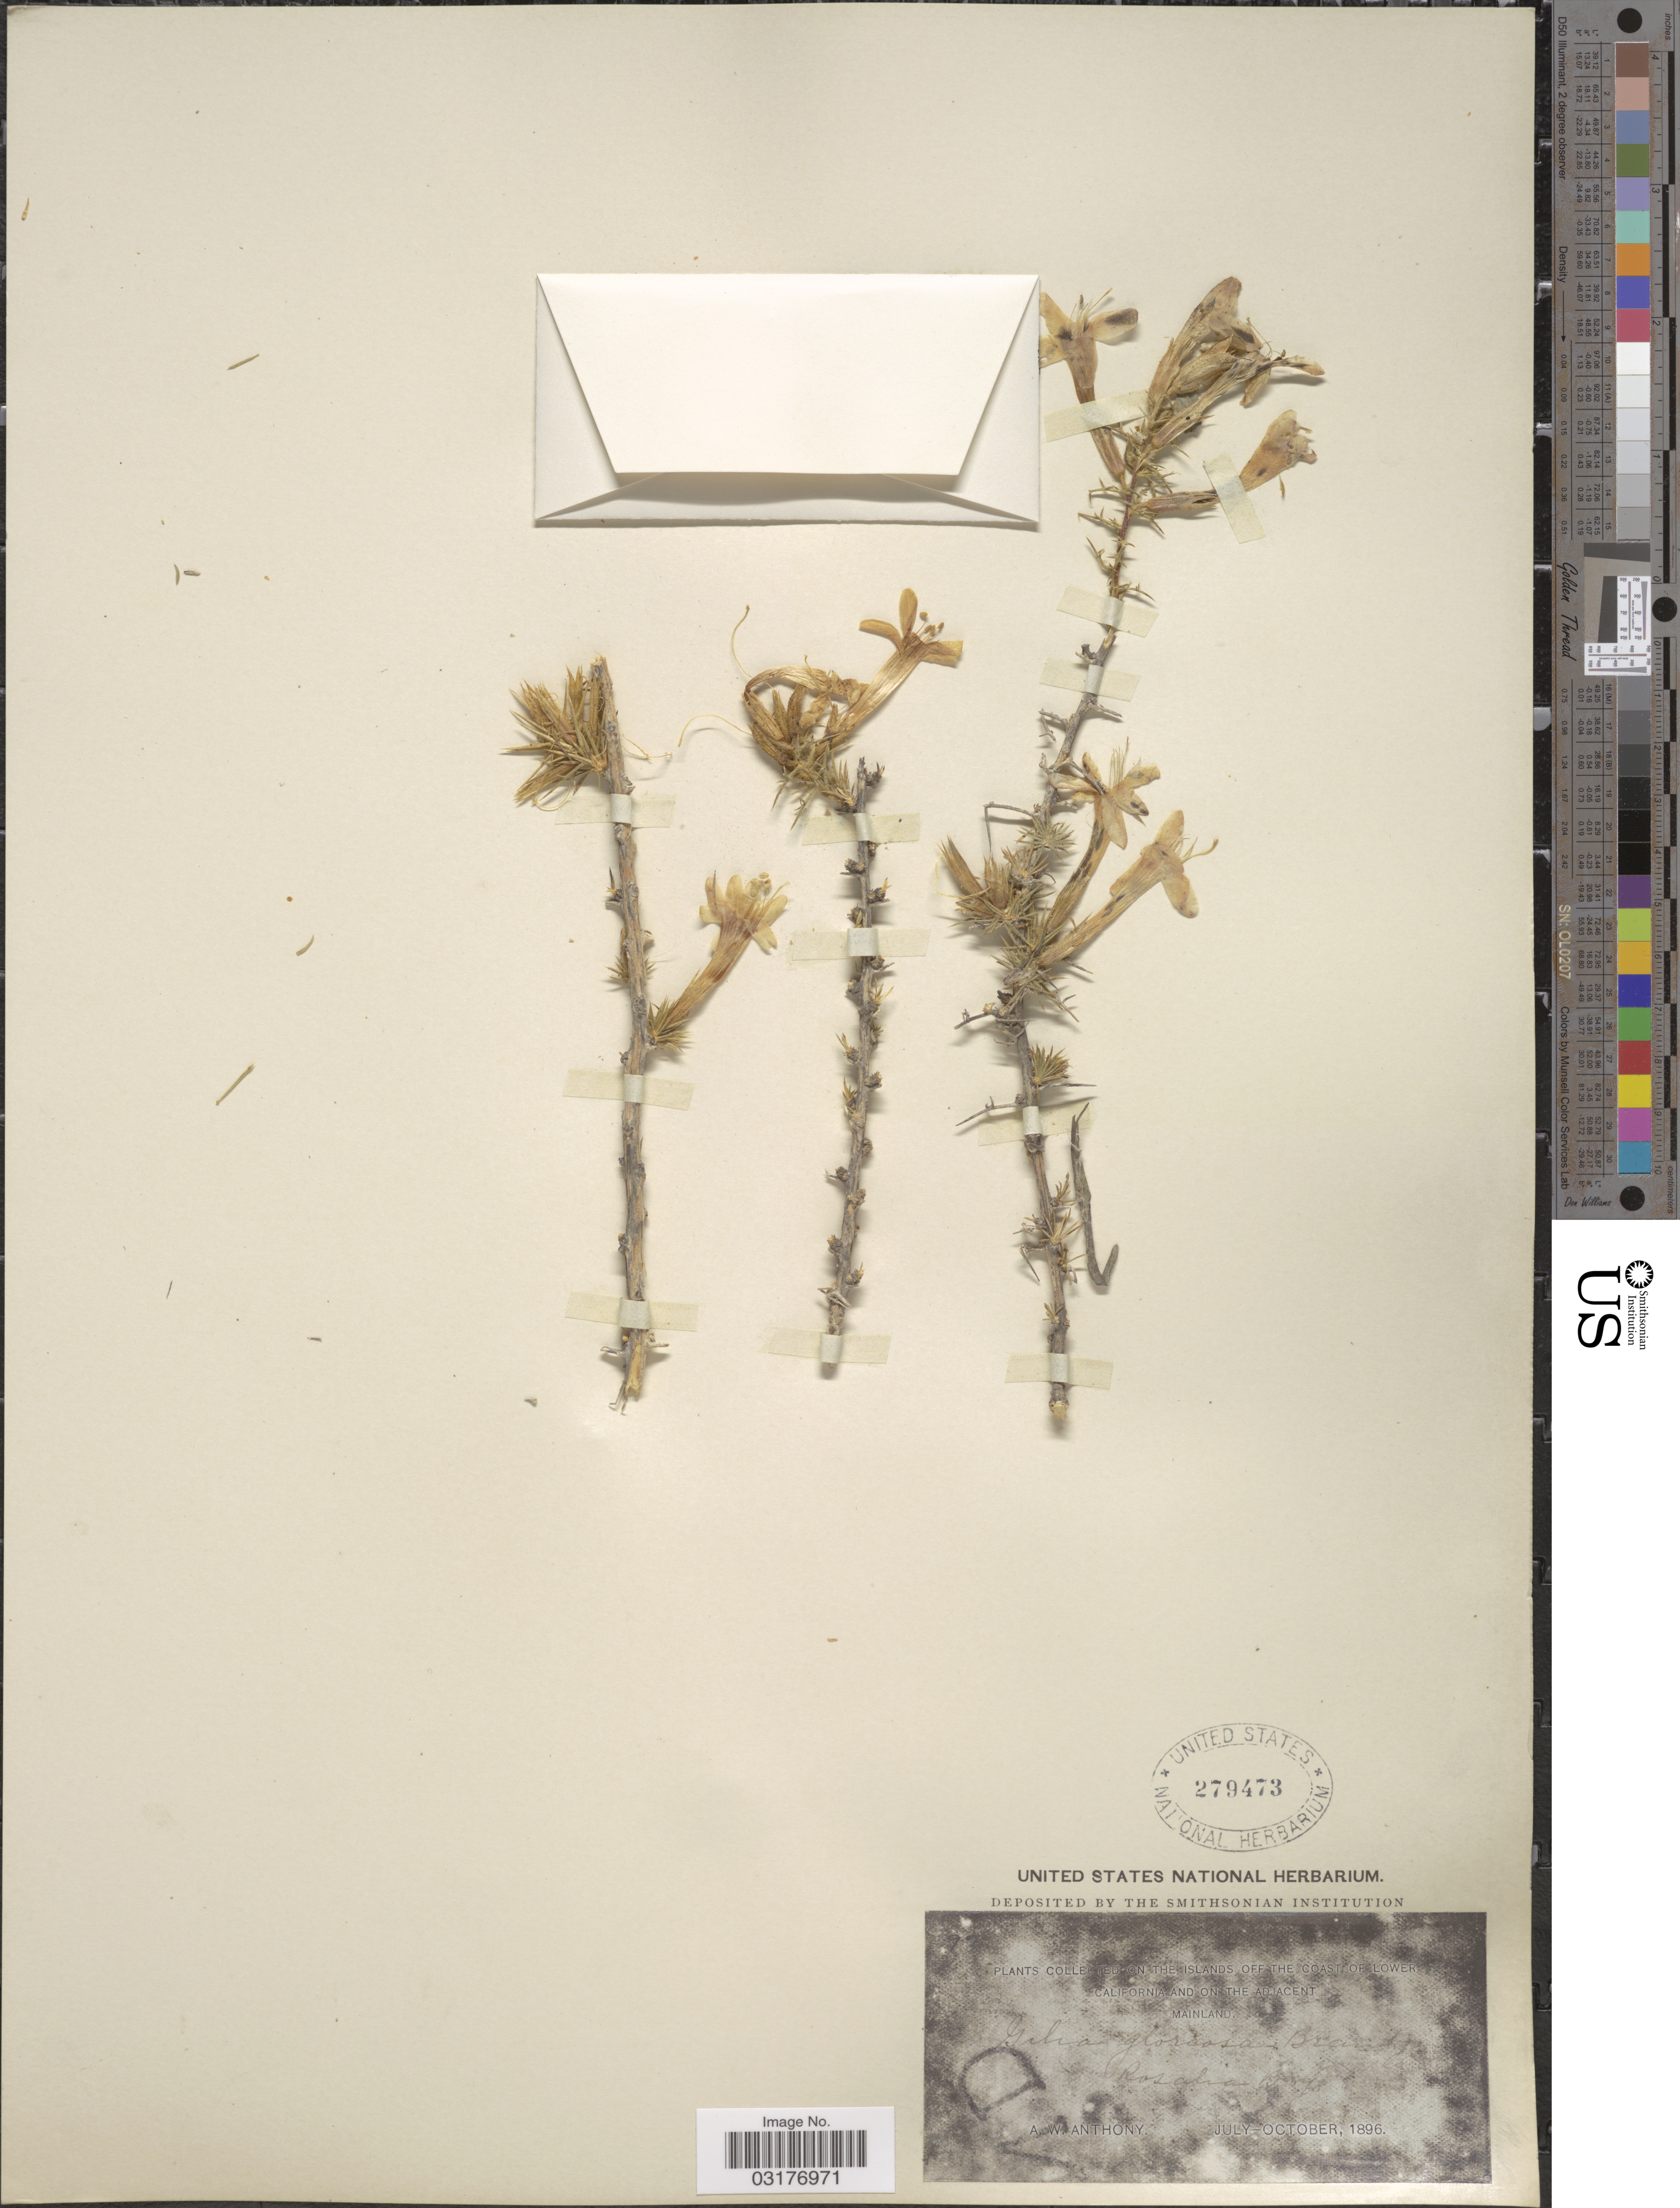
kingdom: Plantae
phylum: Tracheophyta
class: Magnoliopsida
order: Ericales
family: Polemoniaceae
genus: Acanthogilia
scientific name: Acanthogilia gloriosa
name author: (Brandegee) A. Day & R.C. Moran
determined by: Strong, Mark T., (BOT), Smithsonian Institution - National Museum of Natural History (UNITED STATES)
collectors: A. W. Anthony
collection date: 1896-07/1896-10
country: Mexico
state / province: Baja California Sur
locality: On the Islands off the coast of Lower California and on the adjacent mainland. Rosalia Bay.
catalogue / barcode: US 279473